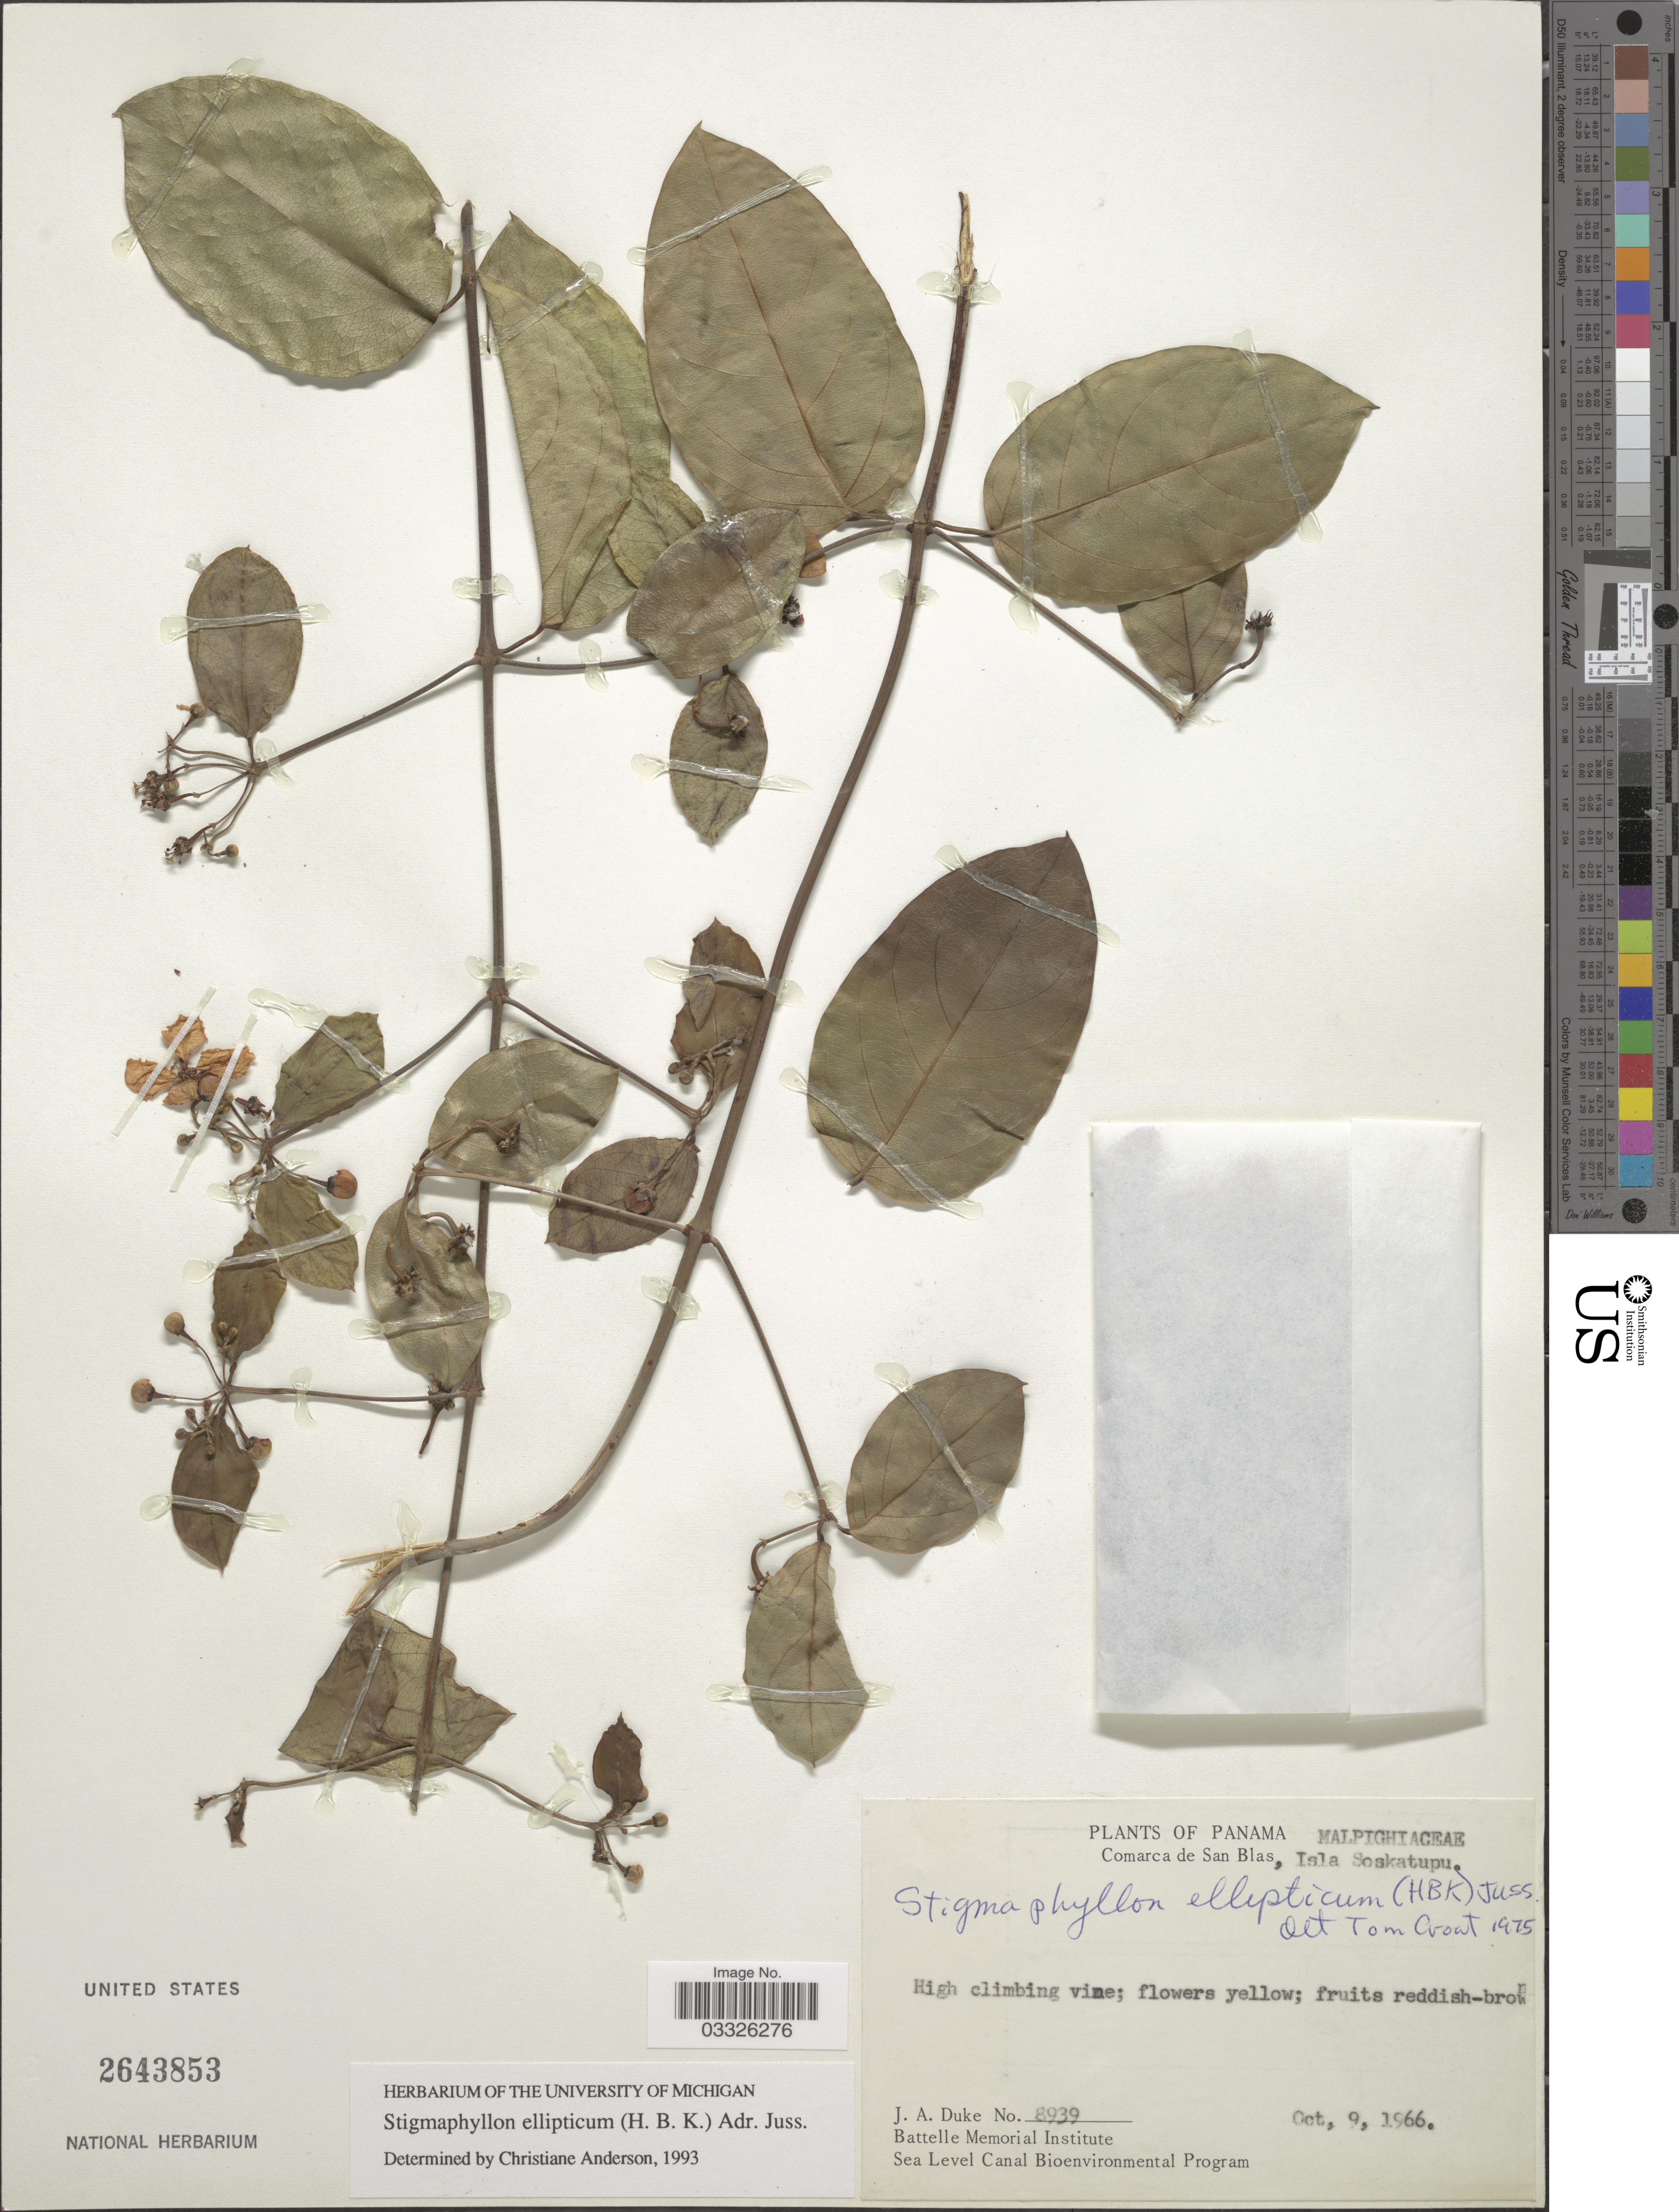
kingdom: Plantae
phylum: Tracheophyta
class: Magnoliopsida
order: Malpighiales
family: Malpighiaceae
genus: Stigmaphyllon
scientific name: Stigmaphyllon ellipticum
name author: (Kunth) A. Juss.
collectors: J. A. Duke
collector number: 8939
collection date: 1966-10-09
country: Panama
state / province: Kuna Yala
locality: Comarca de San Blas, Isla Soskatupu.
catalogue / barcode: US 2643853